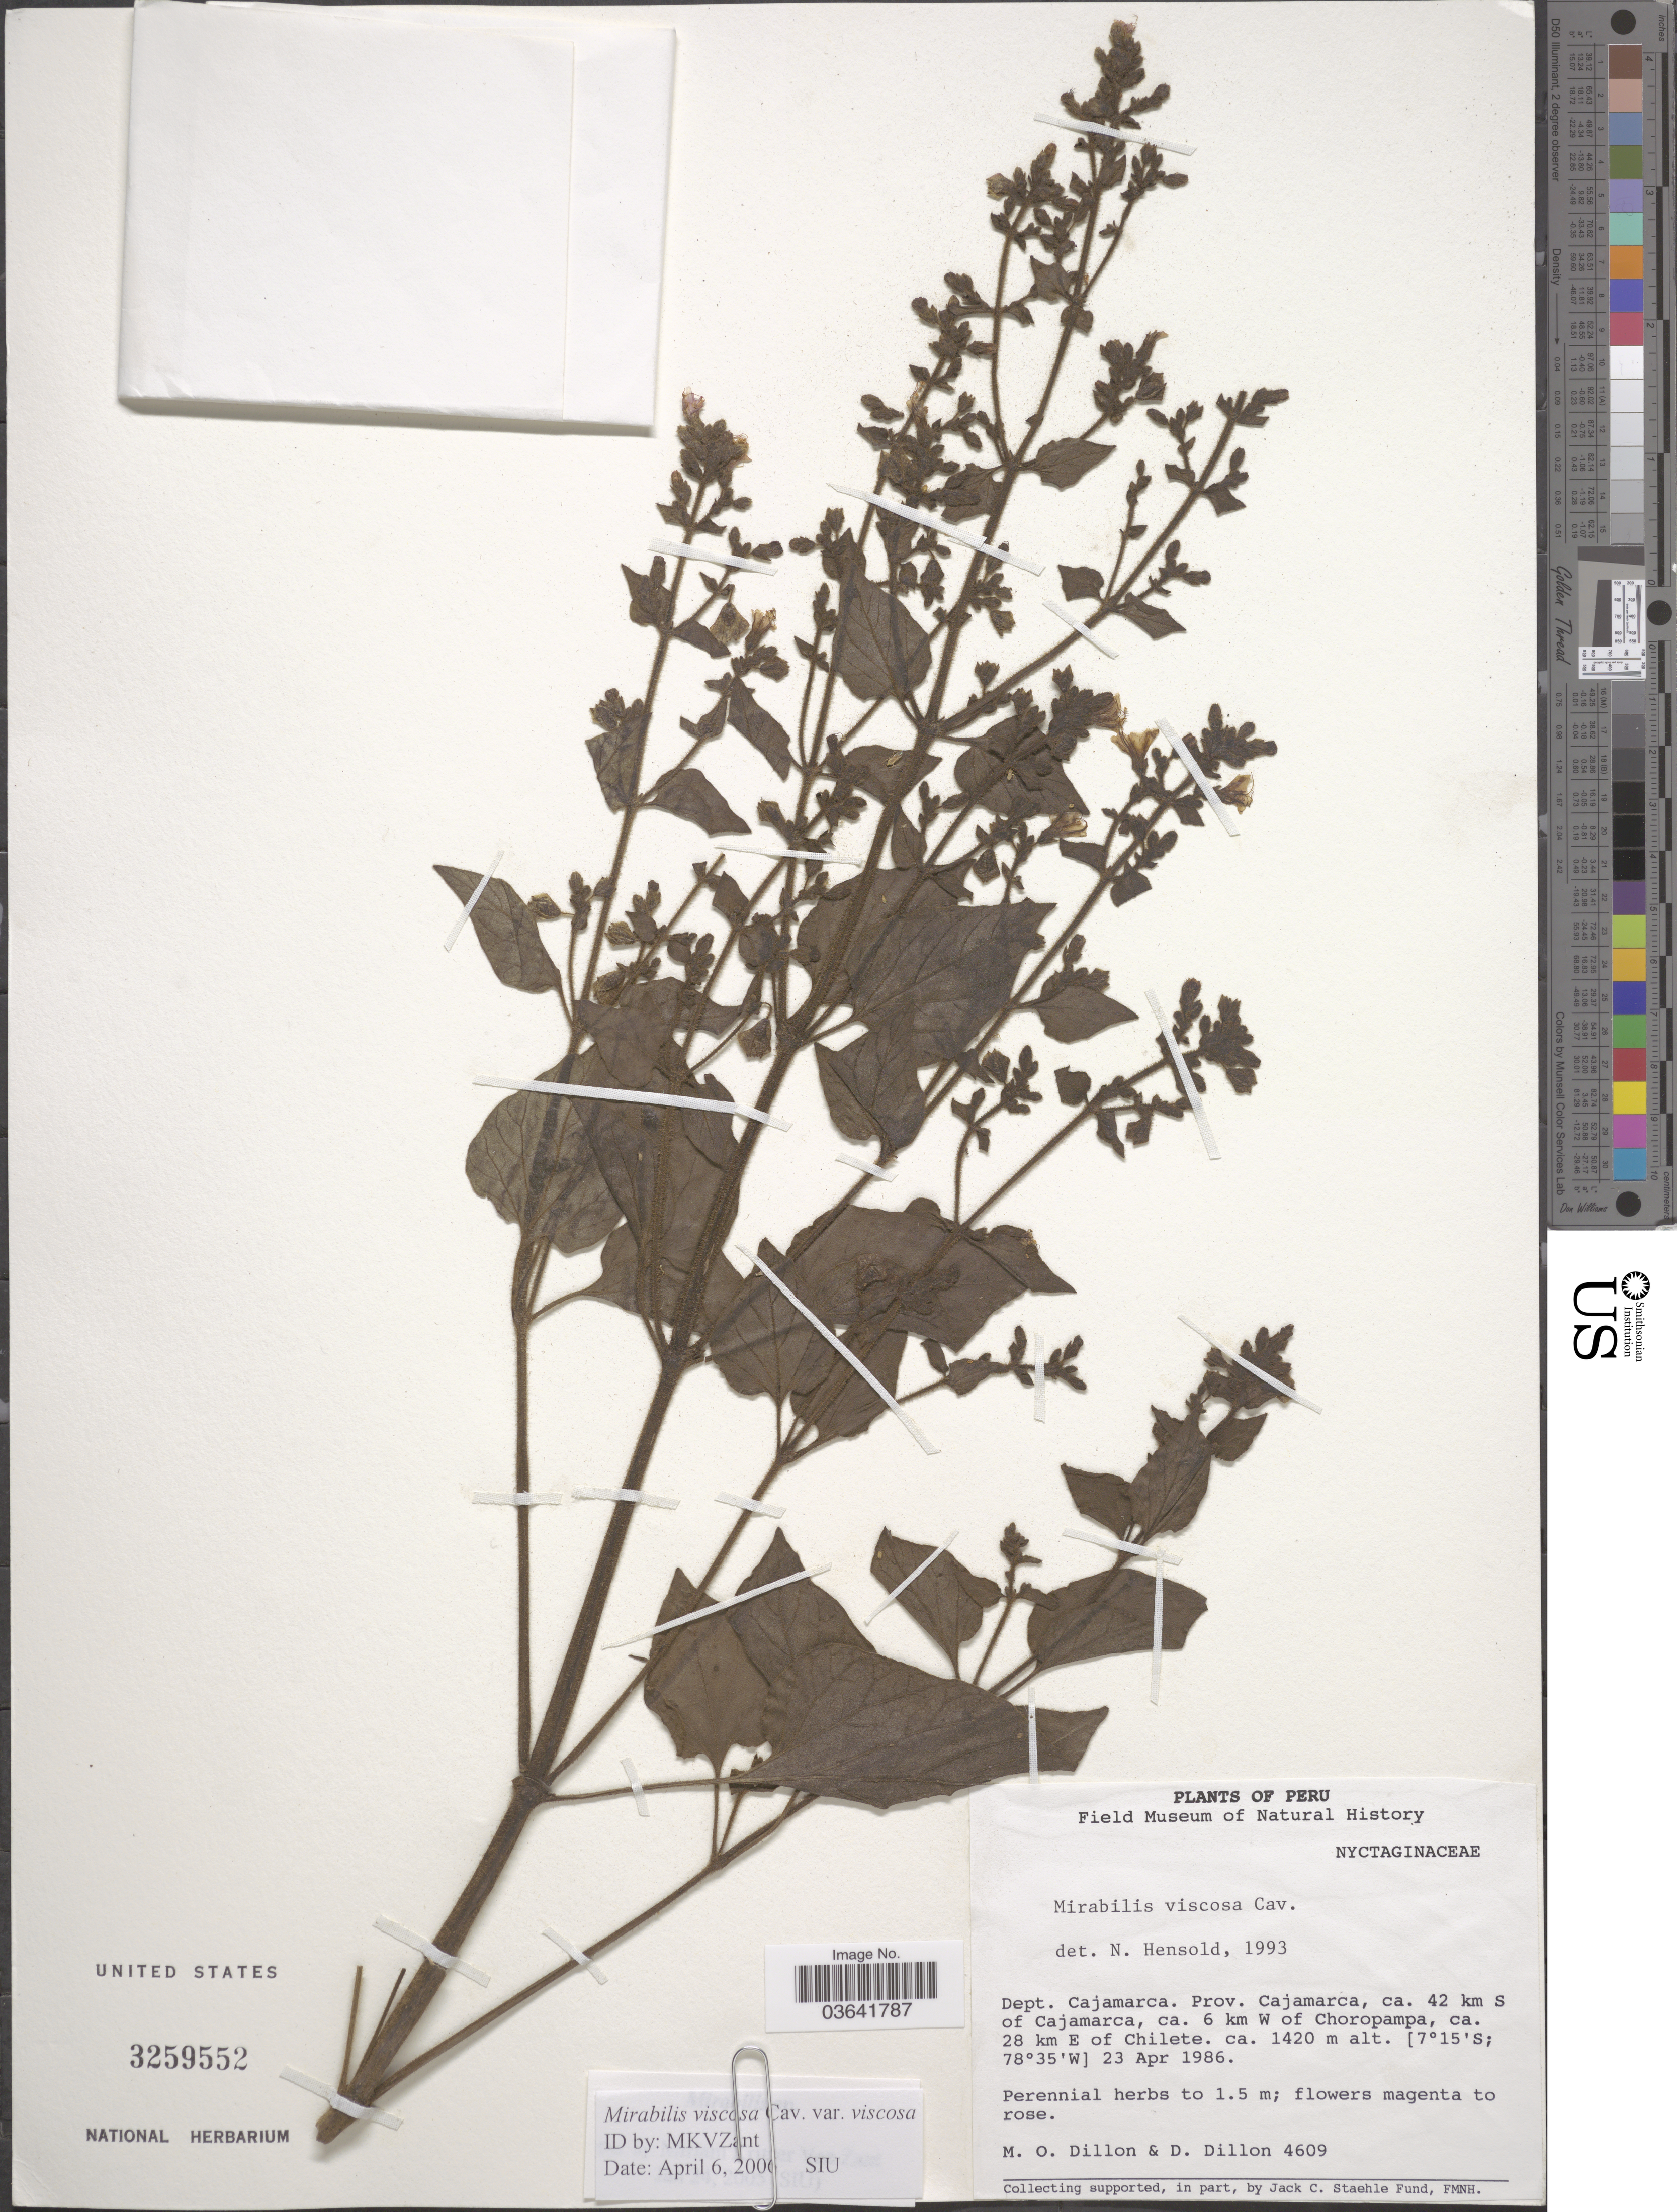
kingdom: Plantae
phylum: Tracheophyta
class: Magnoliopsida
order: Caryophyllales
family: Nyctaginaceae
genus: Mirabilis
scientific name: Mirabilis viscosa var. viscosa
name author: Cav.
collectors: M. O. Dillon & D. Dillon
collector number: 4609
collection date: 1986-04-23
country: Peru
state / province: Cajamarca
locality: Dept. Cajamarca. Prov. Cajamarca, ca. 42 km S of Cajamarca, ca. 6 km W of Choropampa, ca. 28 km E of Chilete.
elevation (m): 1420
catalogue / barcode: US 3259552